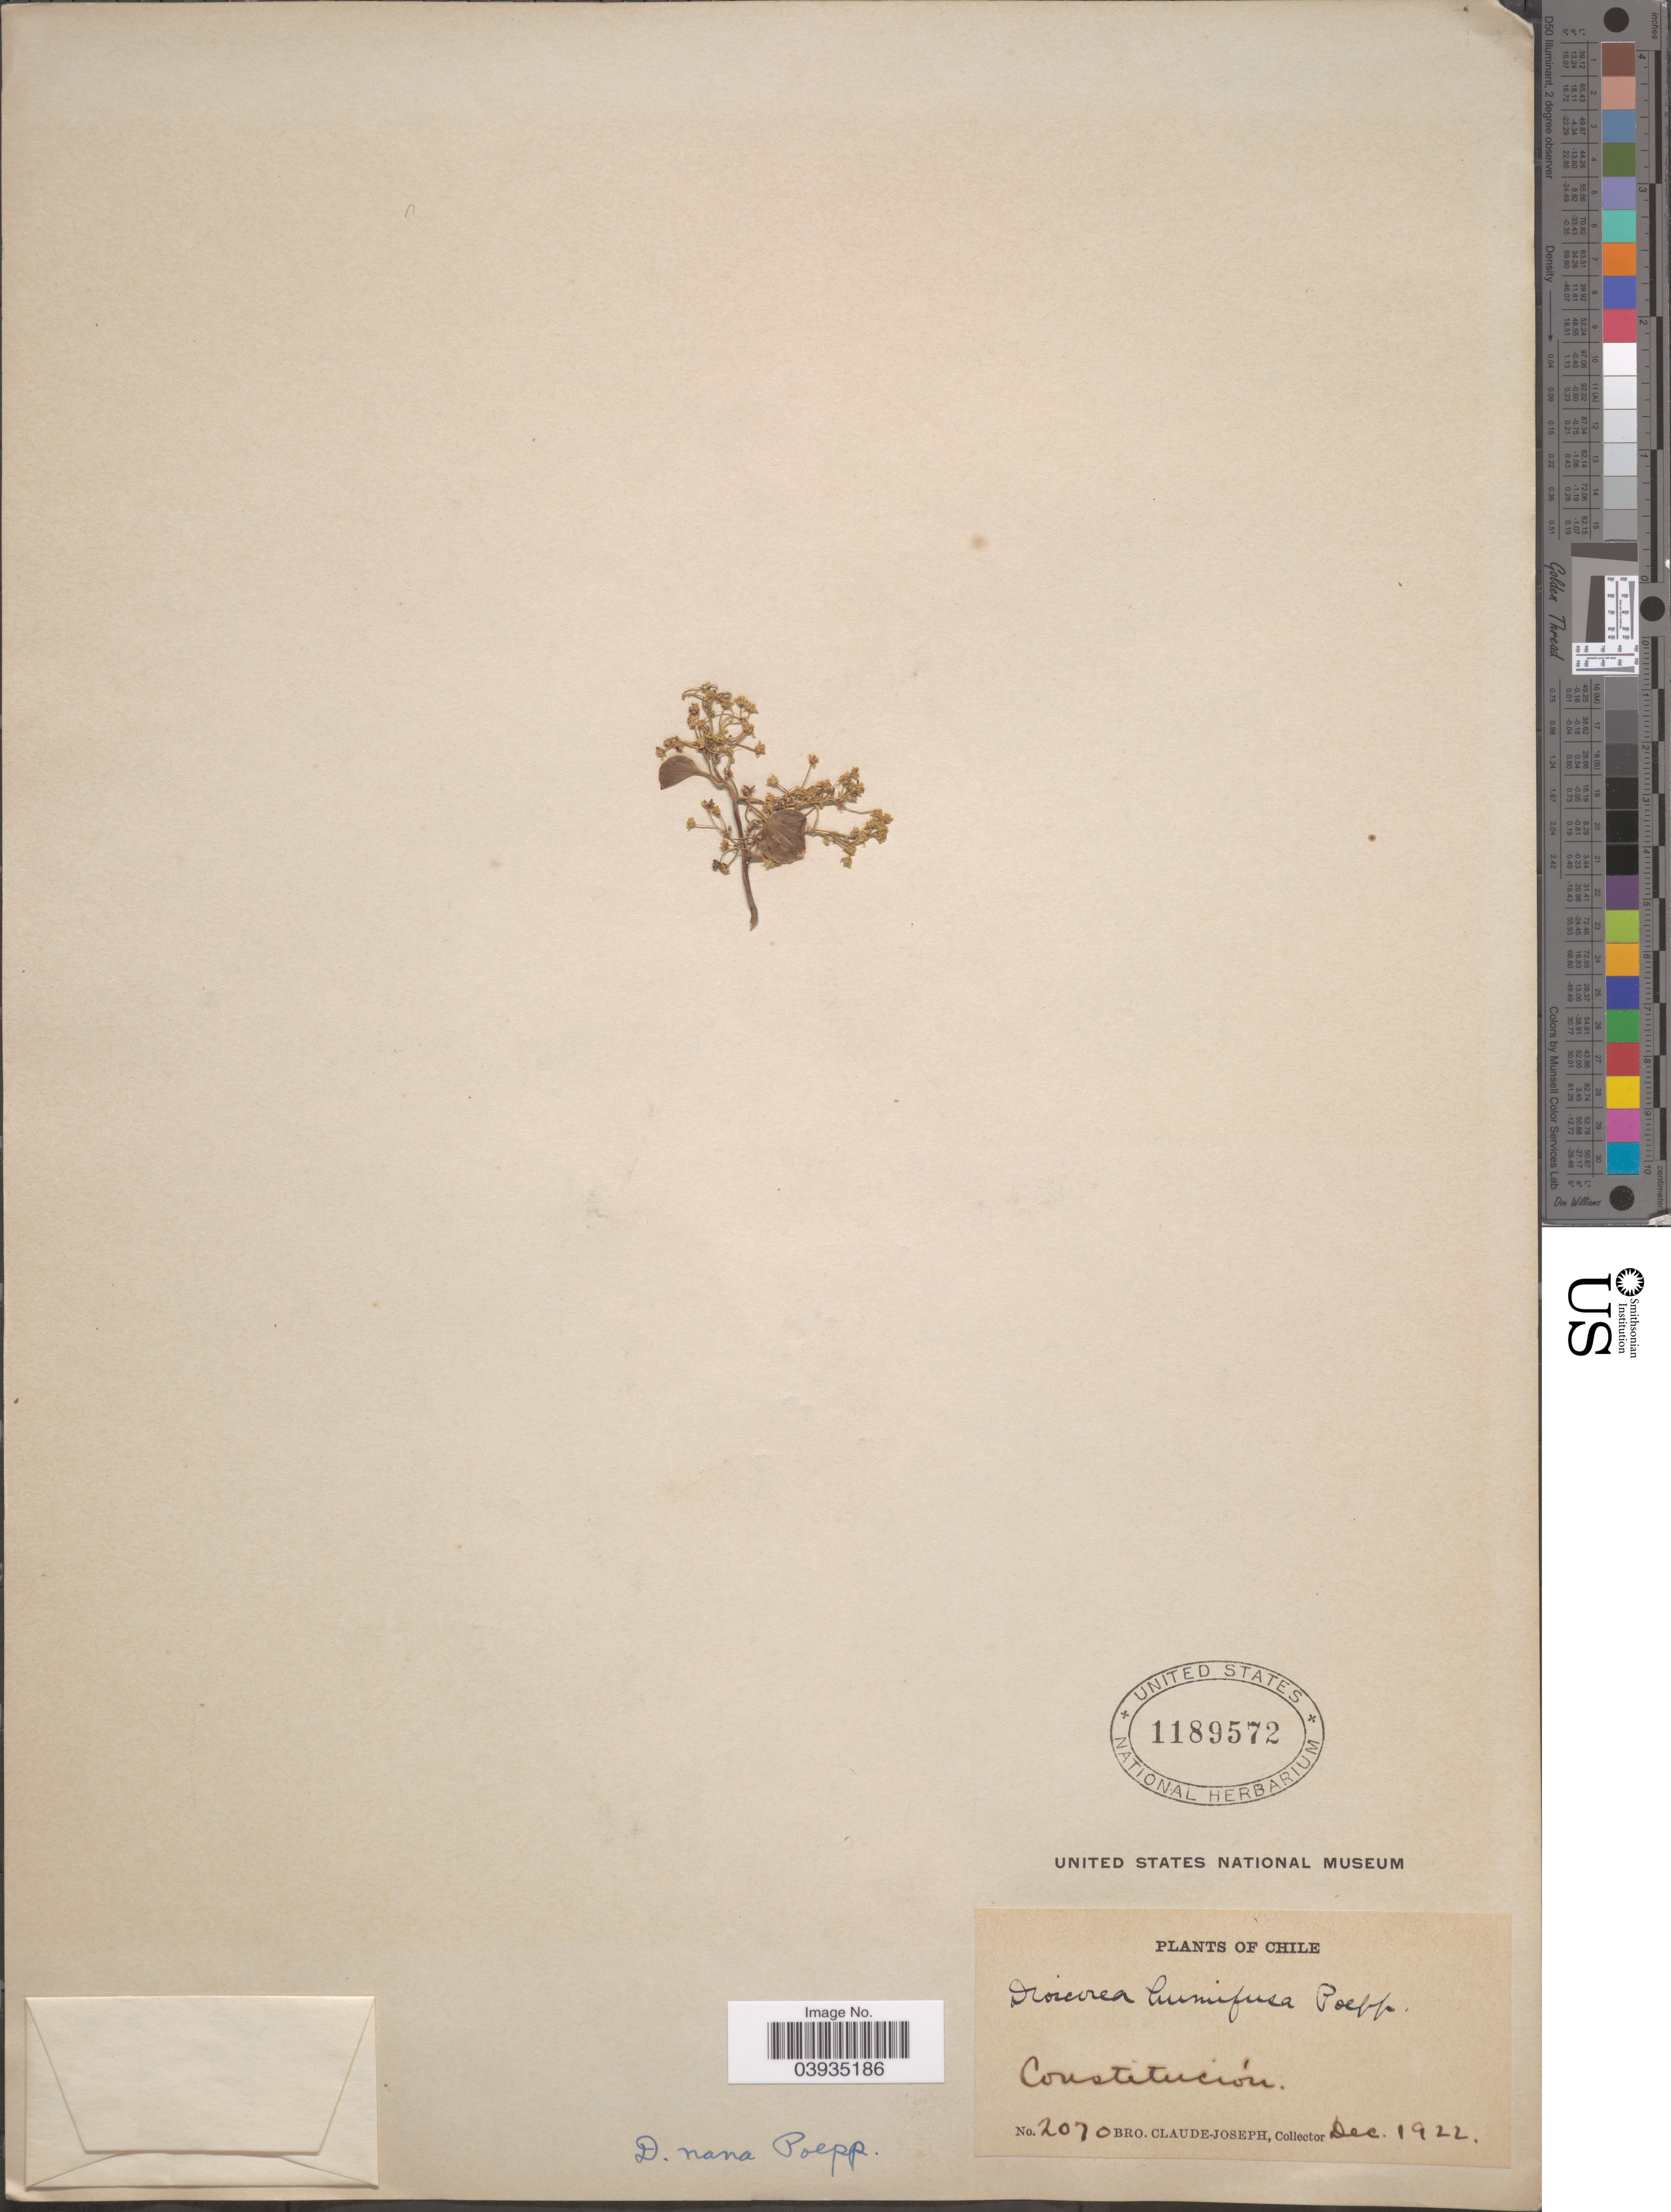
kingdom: Plantae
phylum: Tracheophyta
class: Liliopsida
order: Dioscoreales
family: Dioscoreaceae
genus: Dioscorea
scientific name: Dioscorea humifusa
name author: Poepp.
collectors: Bro. Claude-Joseph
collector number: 2070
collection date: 1922-12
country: Chile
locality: Constitución.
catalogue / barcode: US 1189572